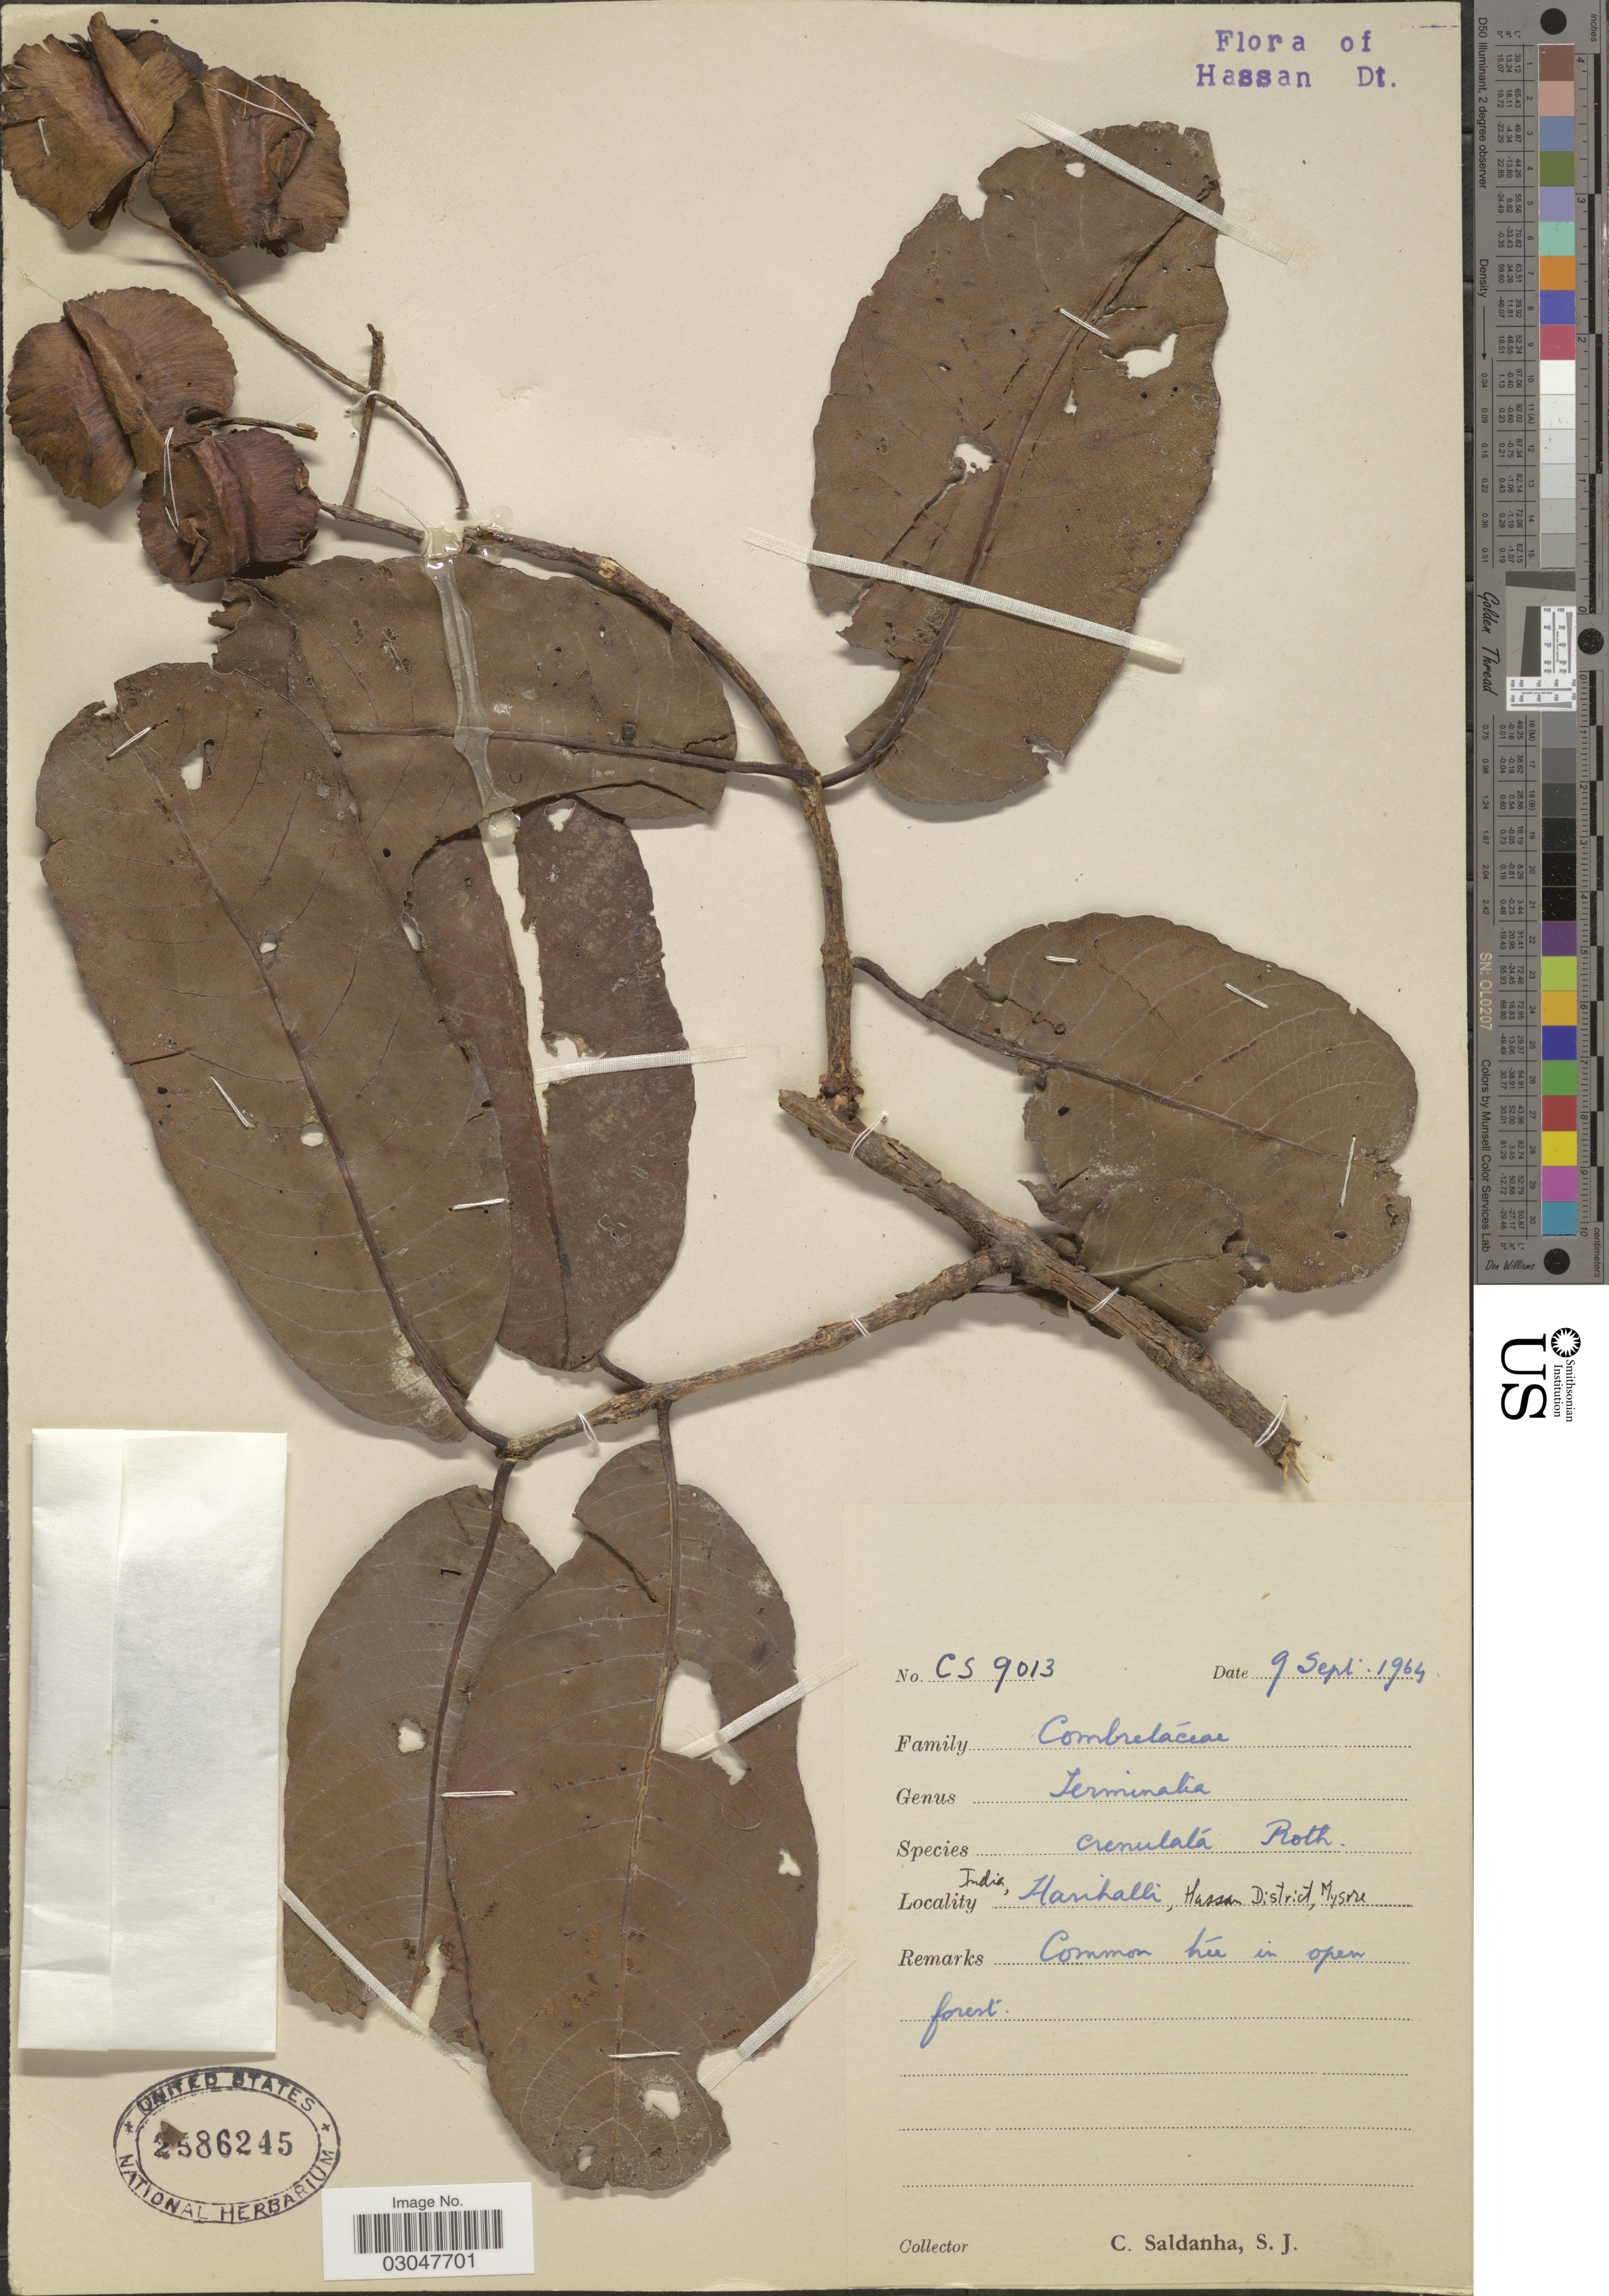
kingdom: Plantae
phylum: Tracheophyta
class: Magnoliopsida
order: Myrtales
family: Combretaceae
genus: Terminalia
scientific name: Terminalia crenulata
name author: A. Roth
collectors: C. Saldanha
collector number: CS9013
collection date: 1964-09-09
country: India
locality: Hanhalli, Hassan District, Mysore.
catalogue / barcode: US 2586245